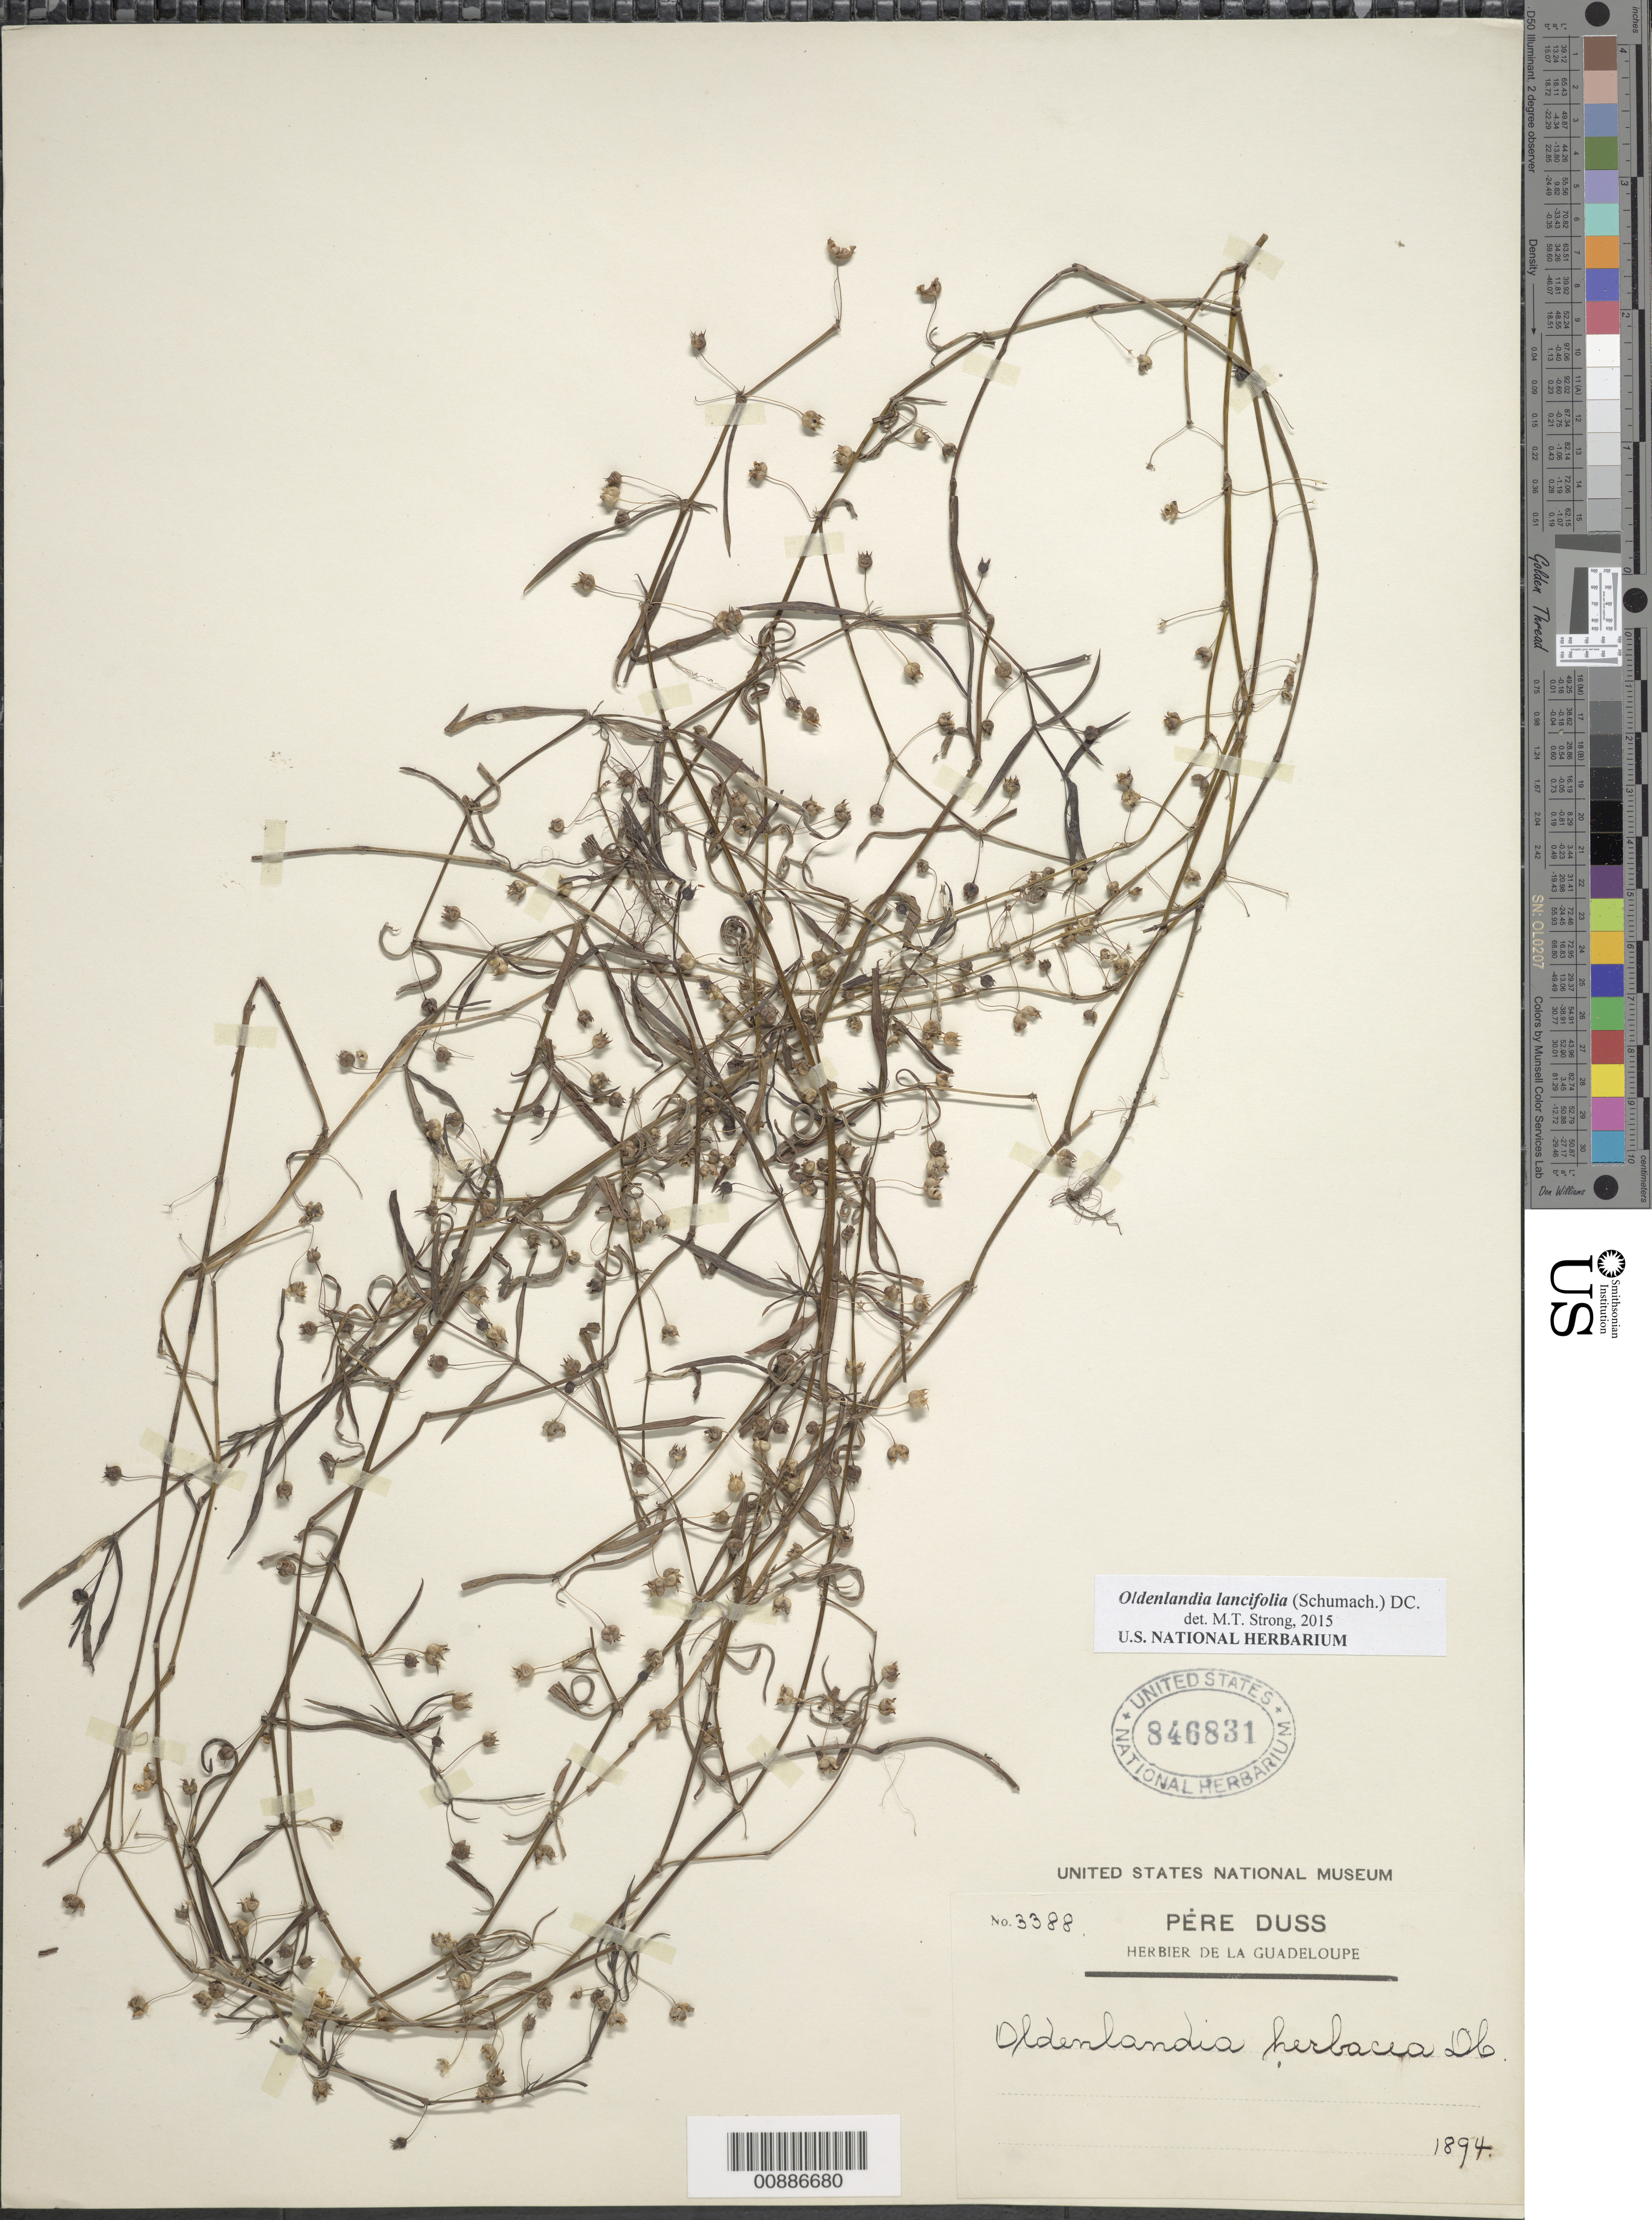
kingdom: Plantae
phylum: Tracheophyta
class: Magnoliopsida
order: Gentianales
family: Rubiaceae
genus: Oldenlandia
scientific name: Oldenlandia lancifolia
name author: (Schumach.) DC.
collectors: Père Duss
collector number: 3388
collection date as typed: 1894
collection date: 1894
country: Guadeloupe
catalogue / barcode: US 846831